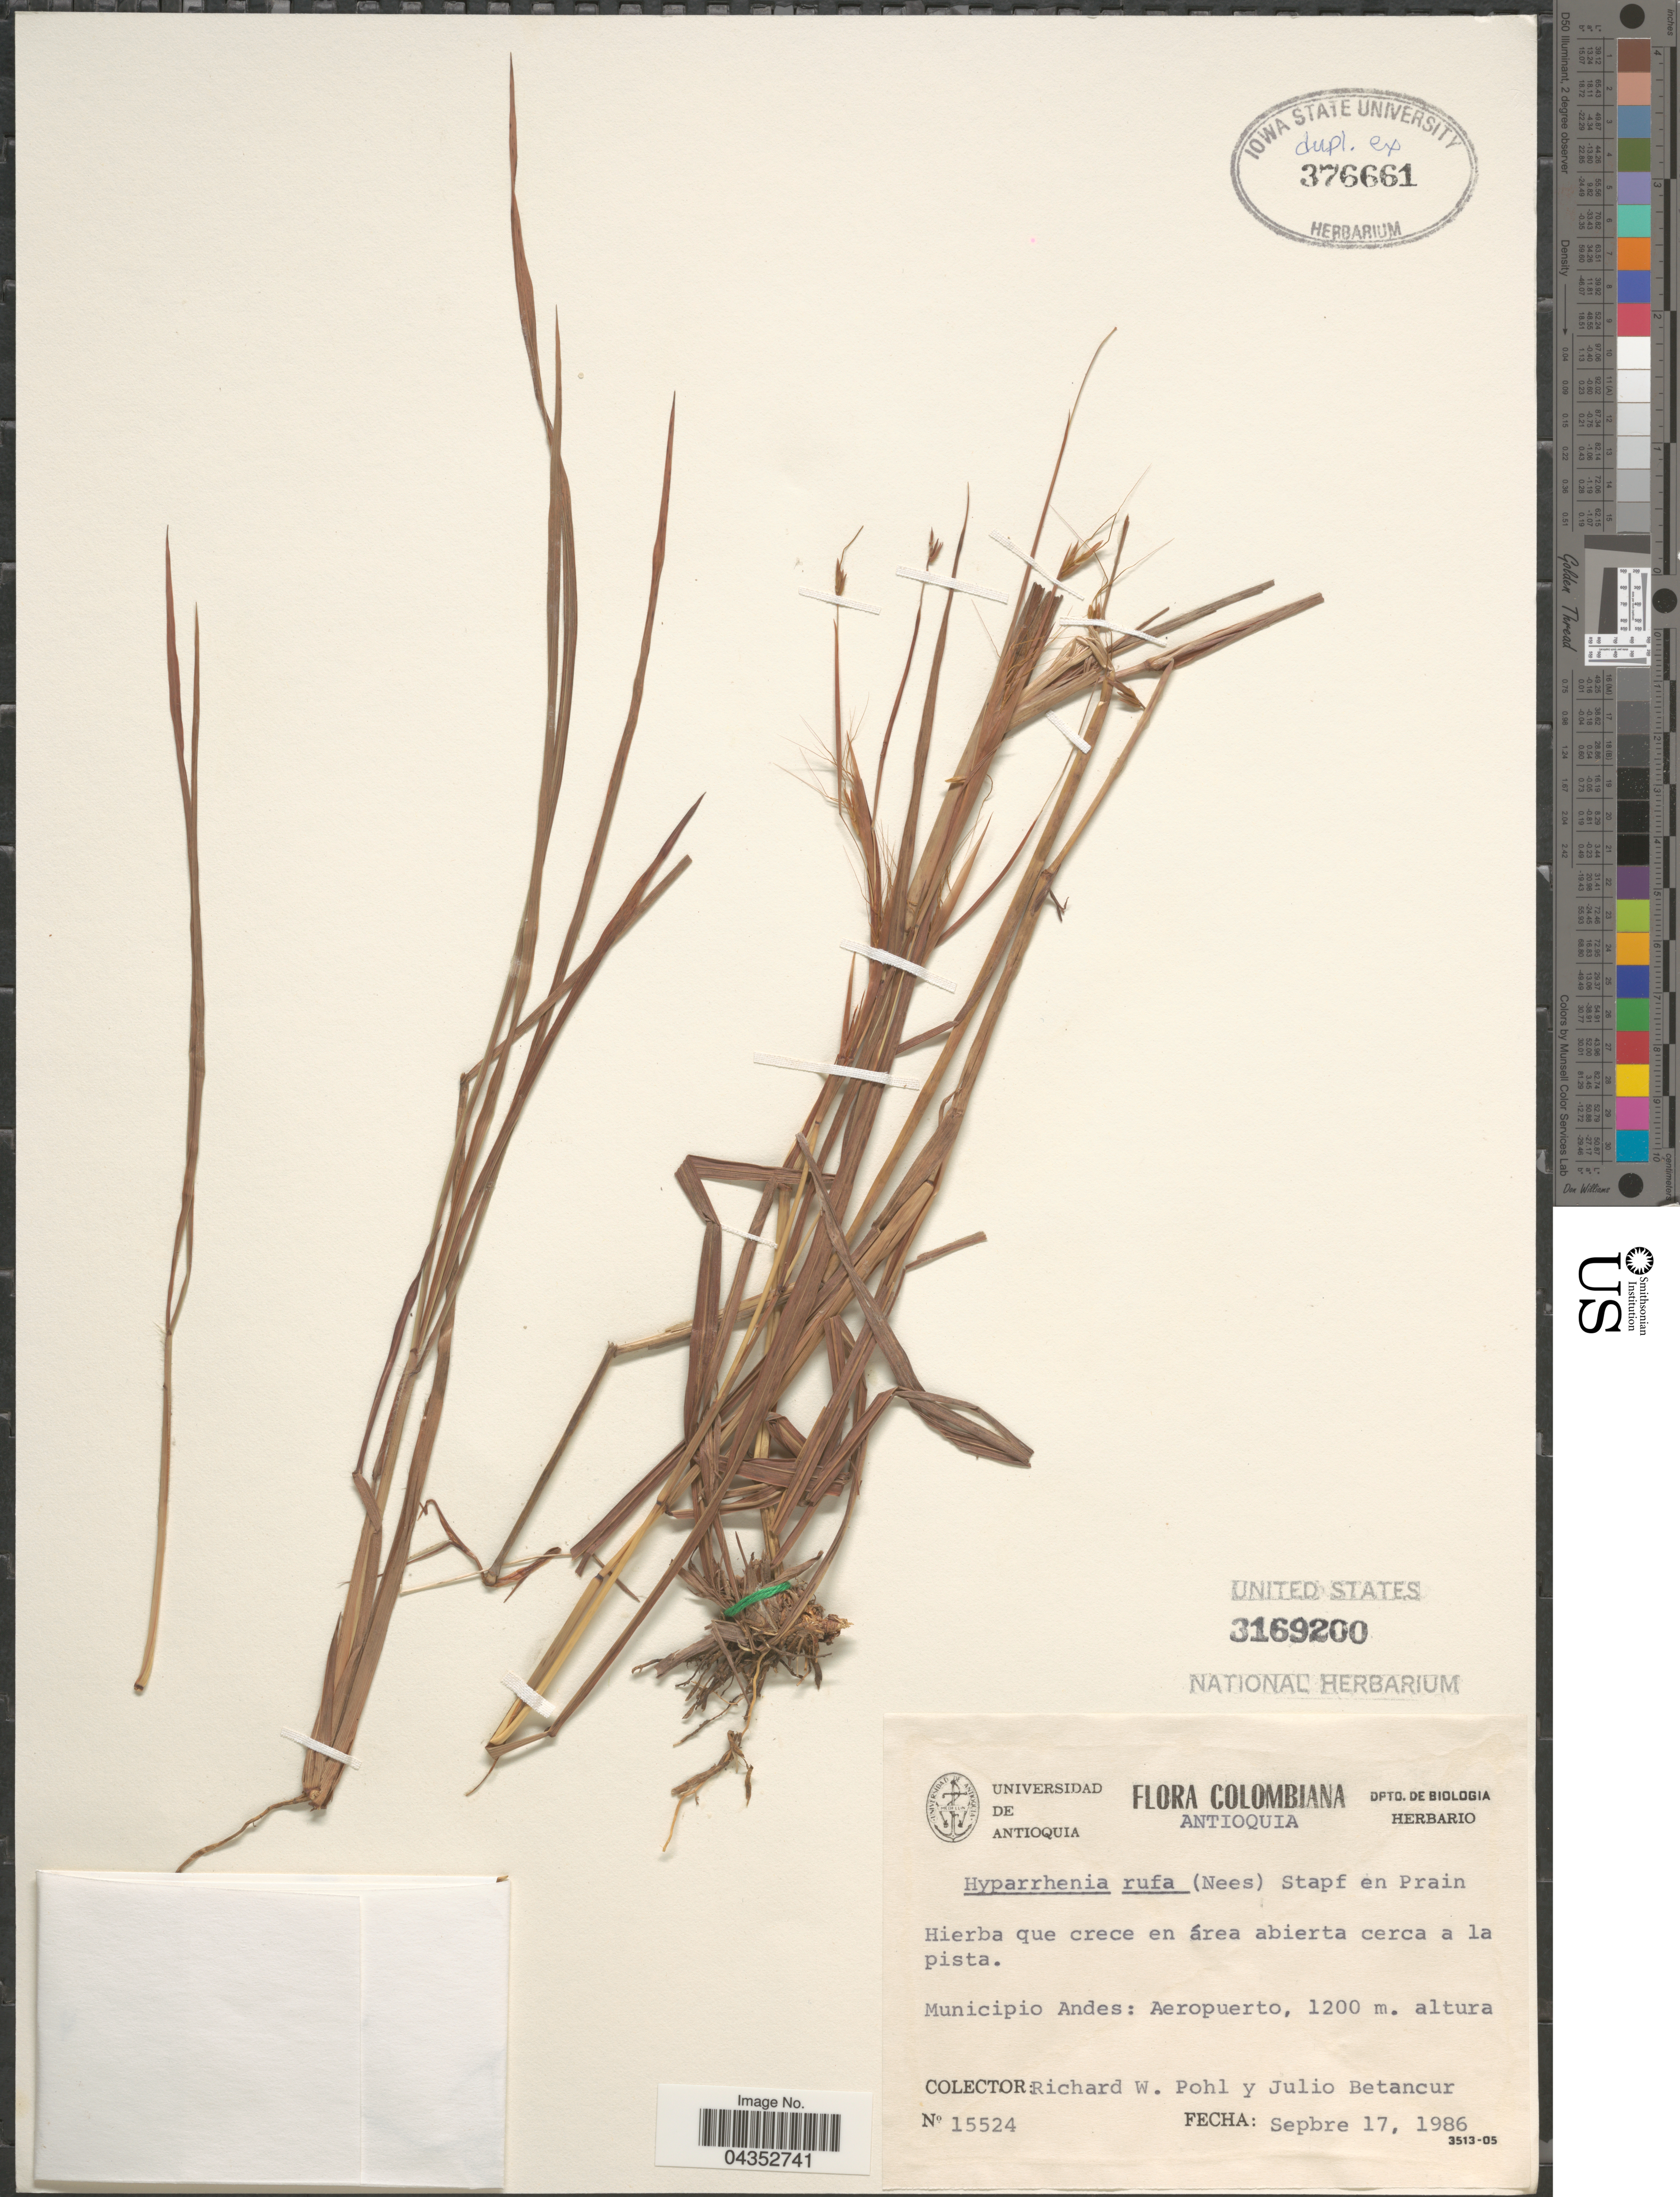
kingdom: Plantae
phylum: Tracheophyta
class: Liliopsida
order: Poales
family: Poaceae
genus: Hyparrhenia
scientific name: Hyparrhenia rufa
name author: (Nees) Stapf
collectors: R. W. Pohl & J. Betancur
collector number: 15524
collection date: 1986-09-17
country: Colombia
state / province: Antioquia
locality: Municipio Andes: Aeropuerto.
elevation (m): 1200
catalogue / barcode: US 3169200